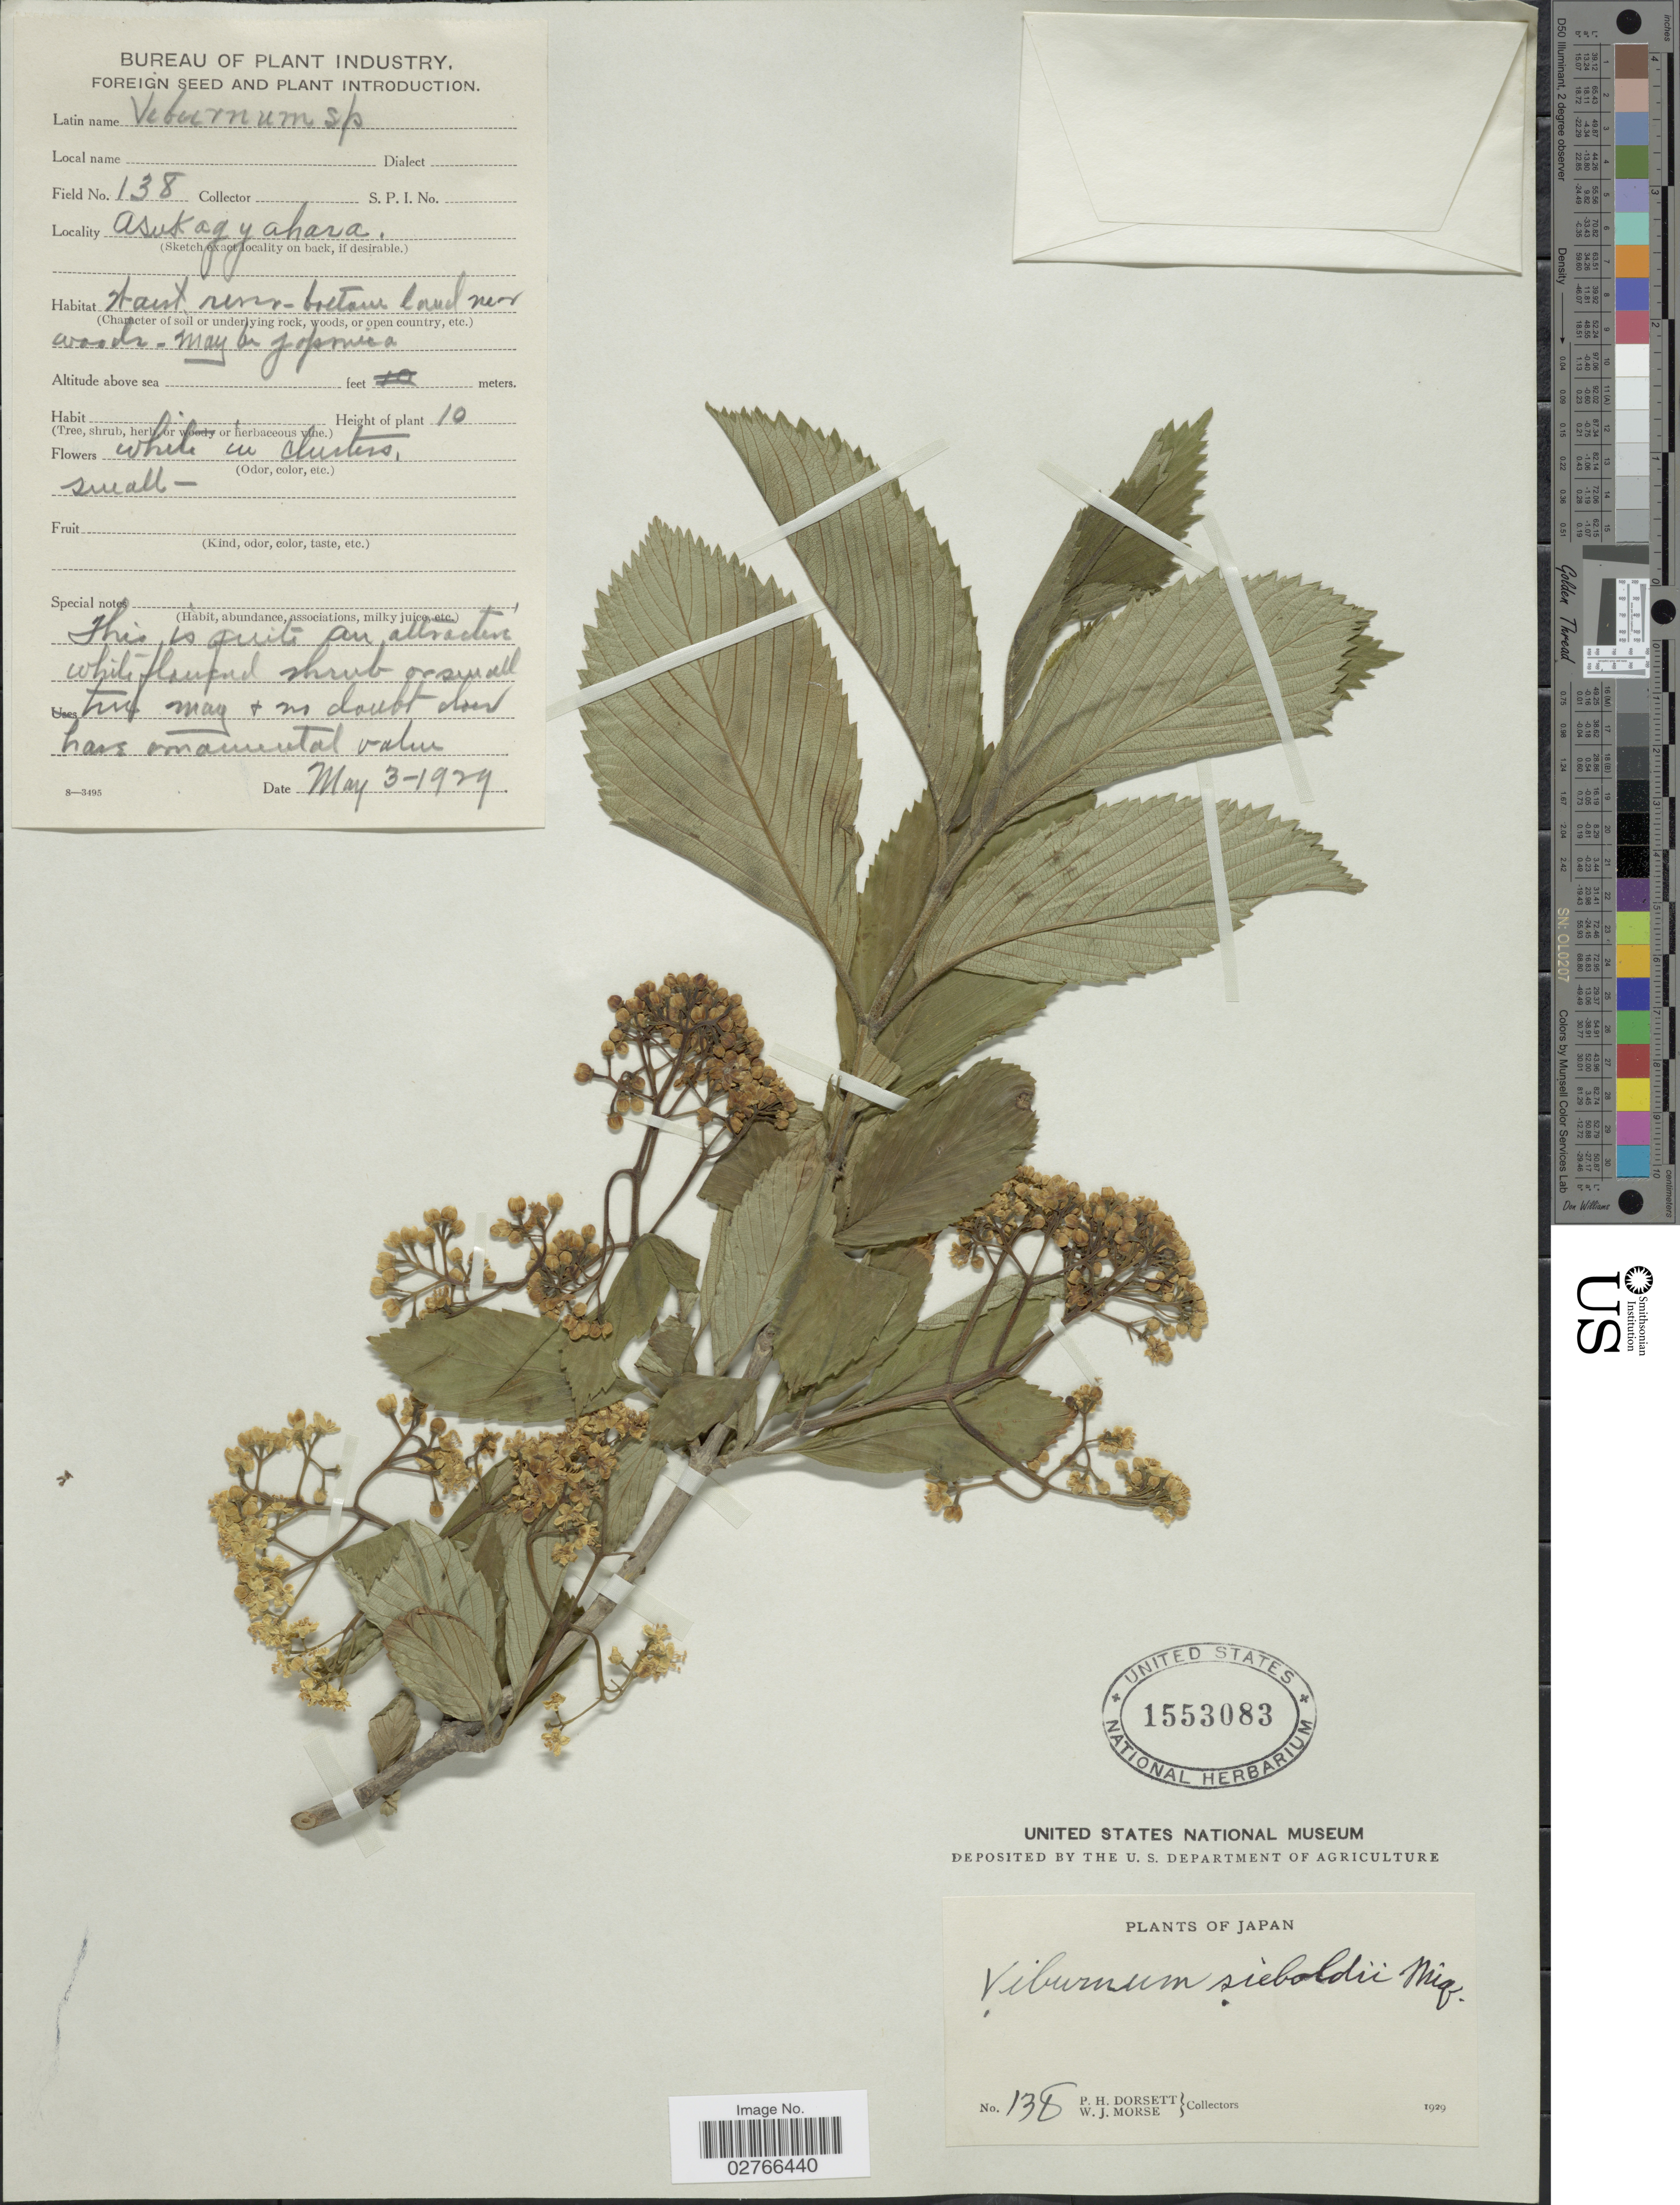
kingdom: Plantae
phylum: Tracheophyta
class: Magnoliopsida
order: Dipsacales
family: Viburnaceae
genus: Viburnum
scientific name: Viburnum sieboldii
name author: Miq.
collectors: P. H. Dorsett & W. J. Morse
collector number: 138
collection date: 1929-05-03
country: Japan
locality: Asukagyahara.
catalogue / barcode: US 1553083